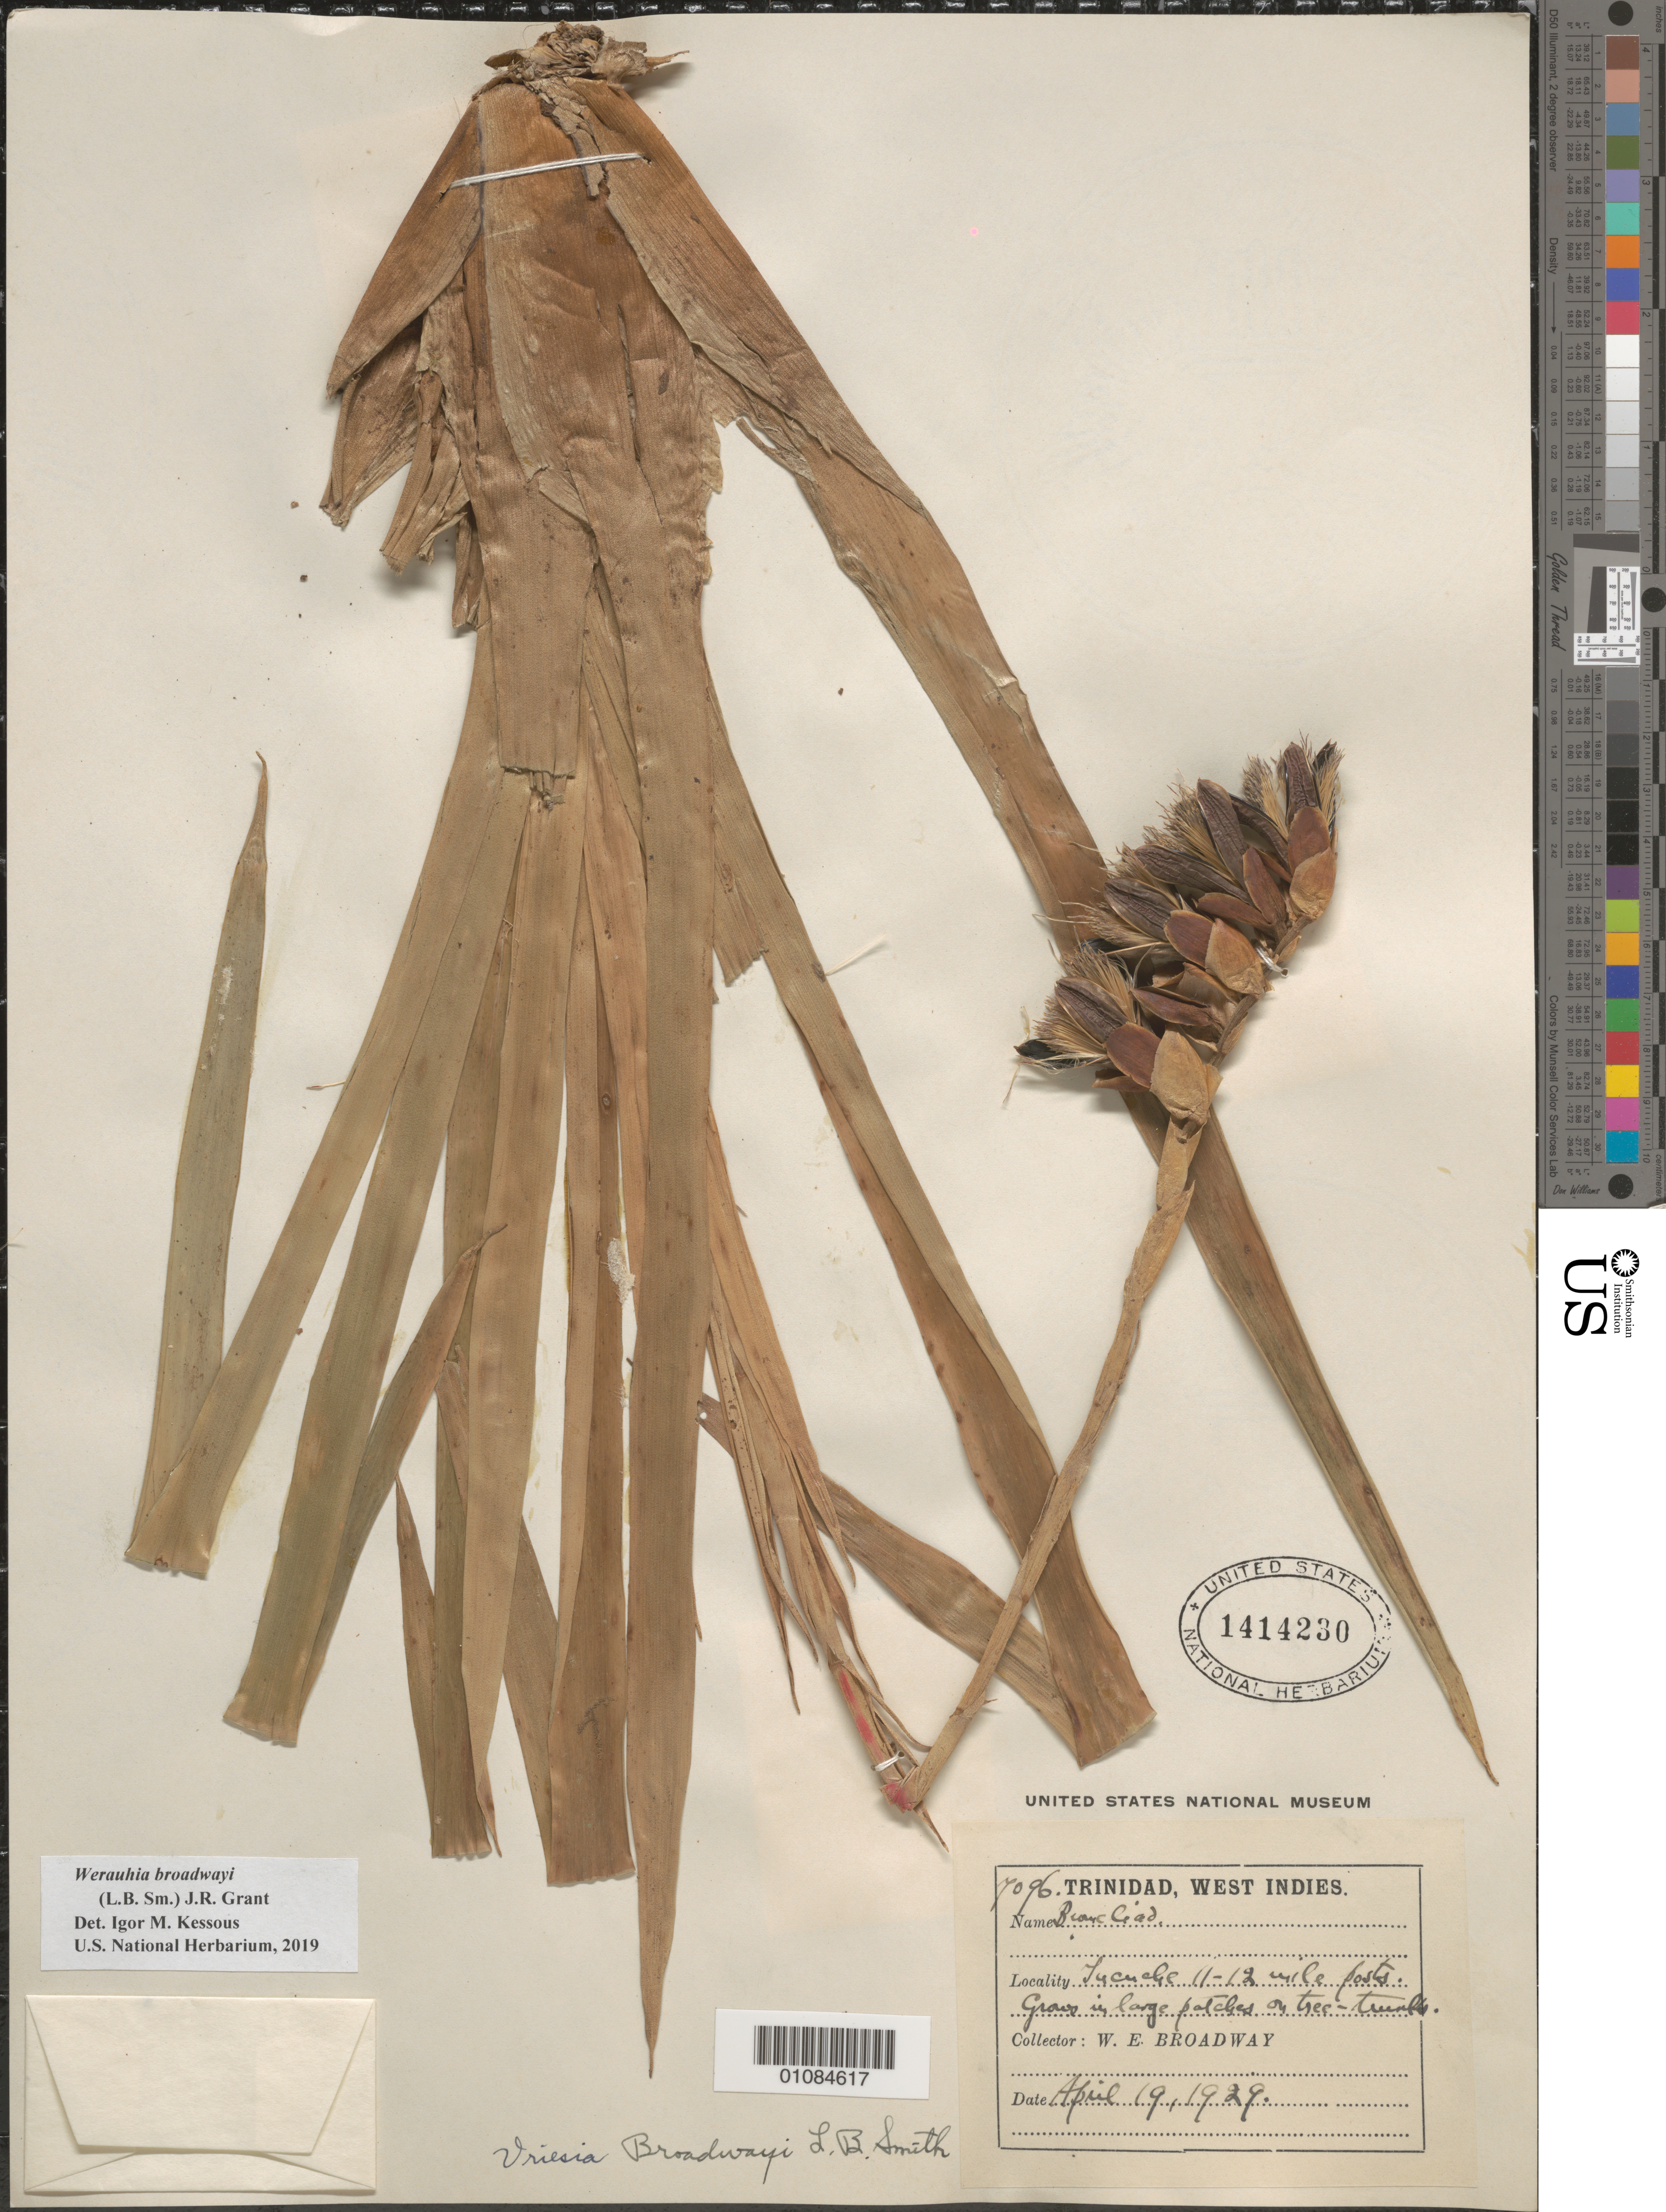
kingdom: Plantae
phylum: Tracheophyta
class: Liliopsida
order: Poales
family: Bromeliaceae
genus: Werauhia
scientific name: Werauhia broadwayi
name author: (L.B. Sm.) J.R. Grant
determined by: Kessous, Igor M.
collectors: W. E. Broadway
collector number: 7096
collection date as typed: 19 Apr 1929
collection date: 1929-04-19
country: Trinidad and Tobago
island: Trinidad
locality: Tocuche, 11-12 mile posts.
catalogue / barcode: US 1414230